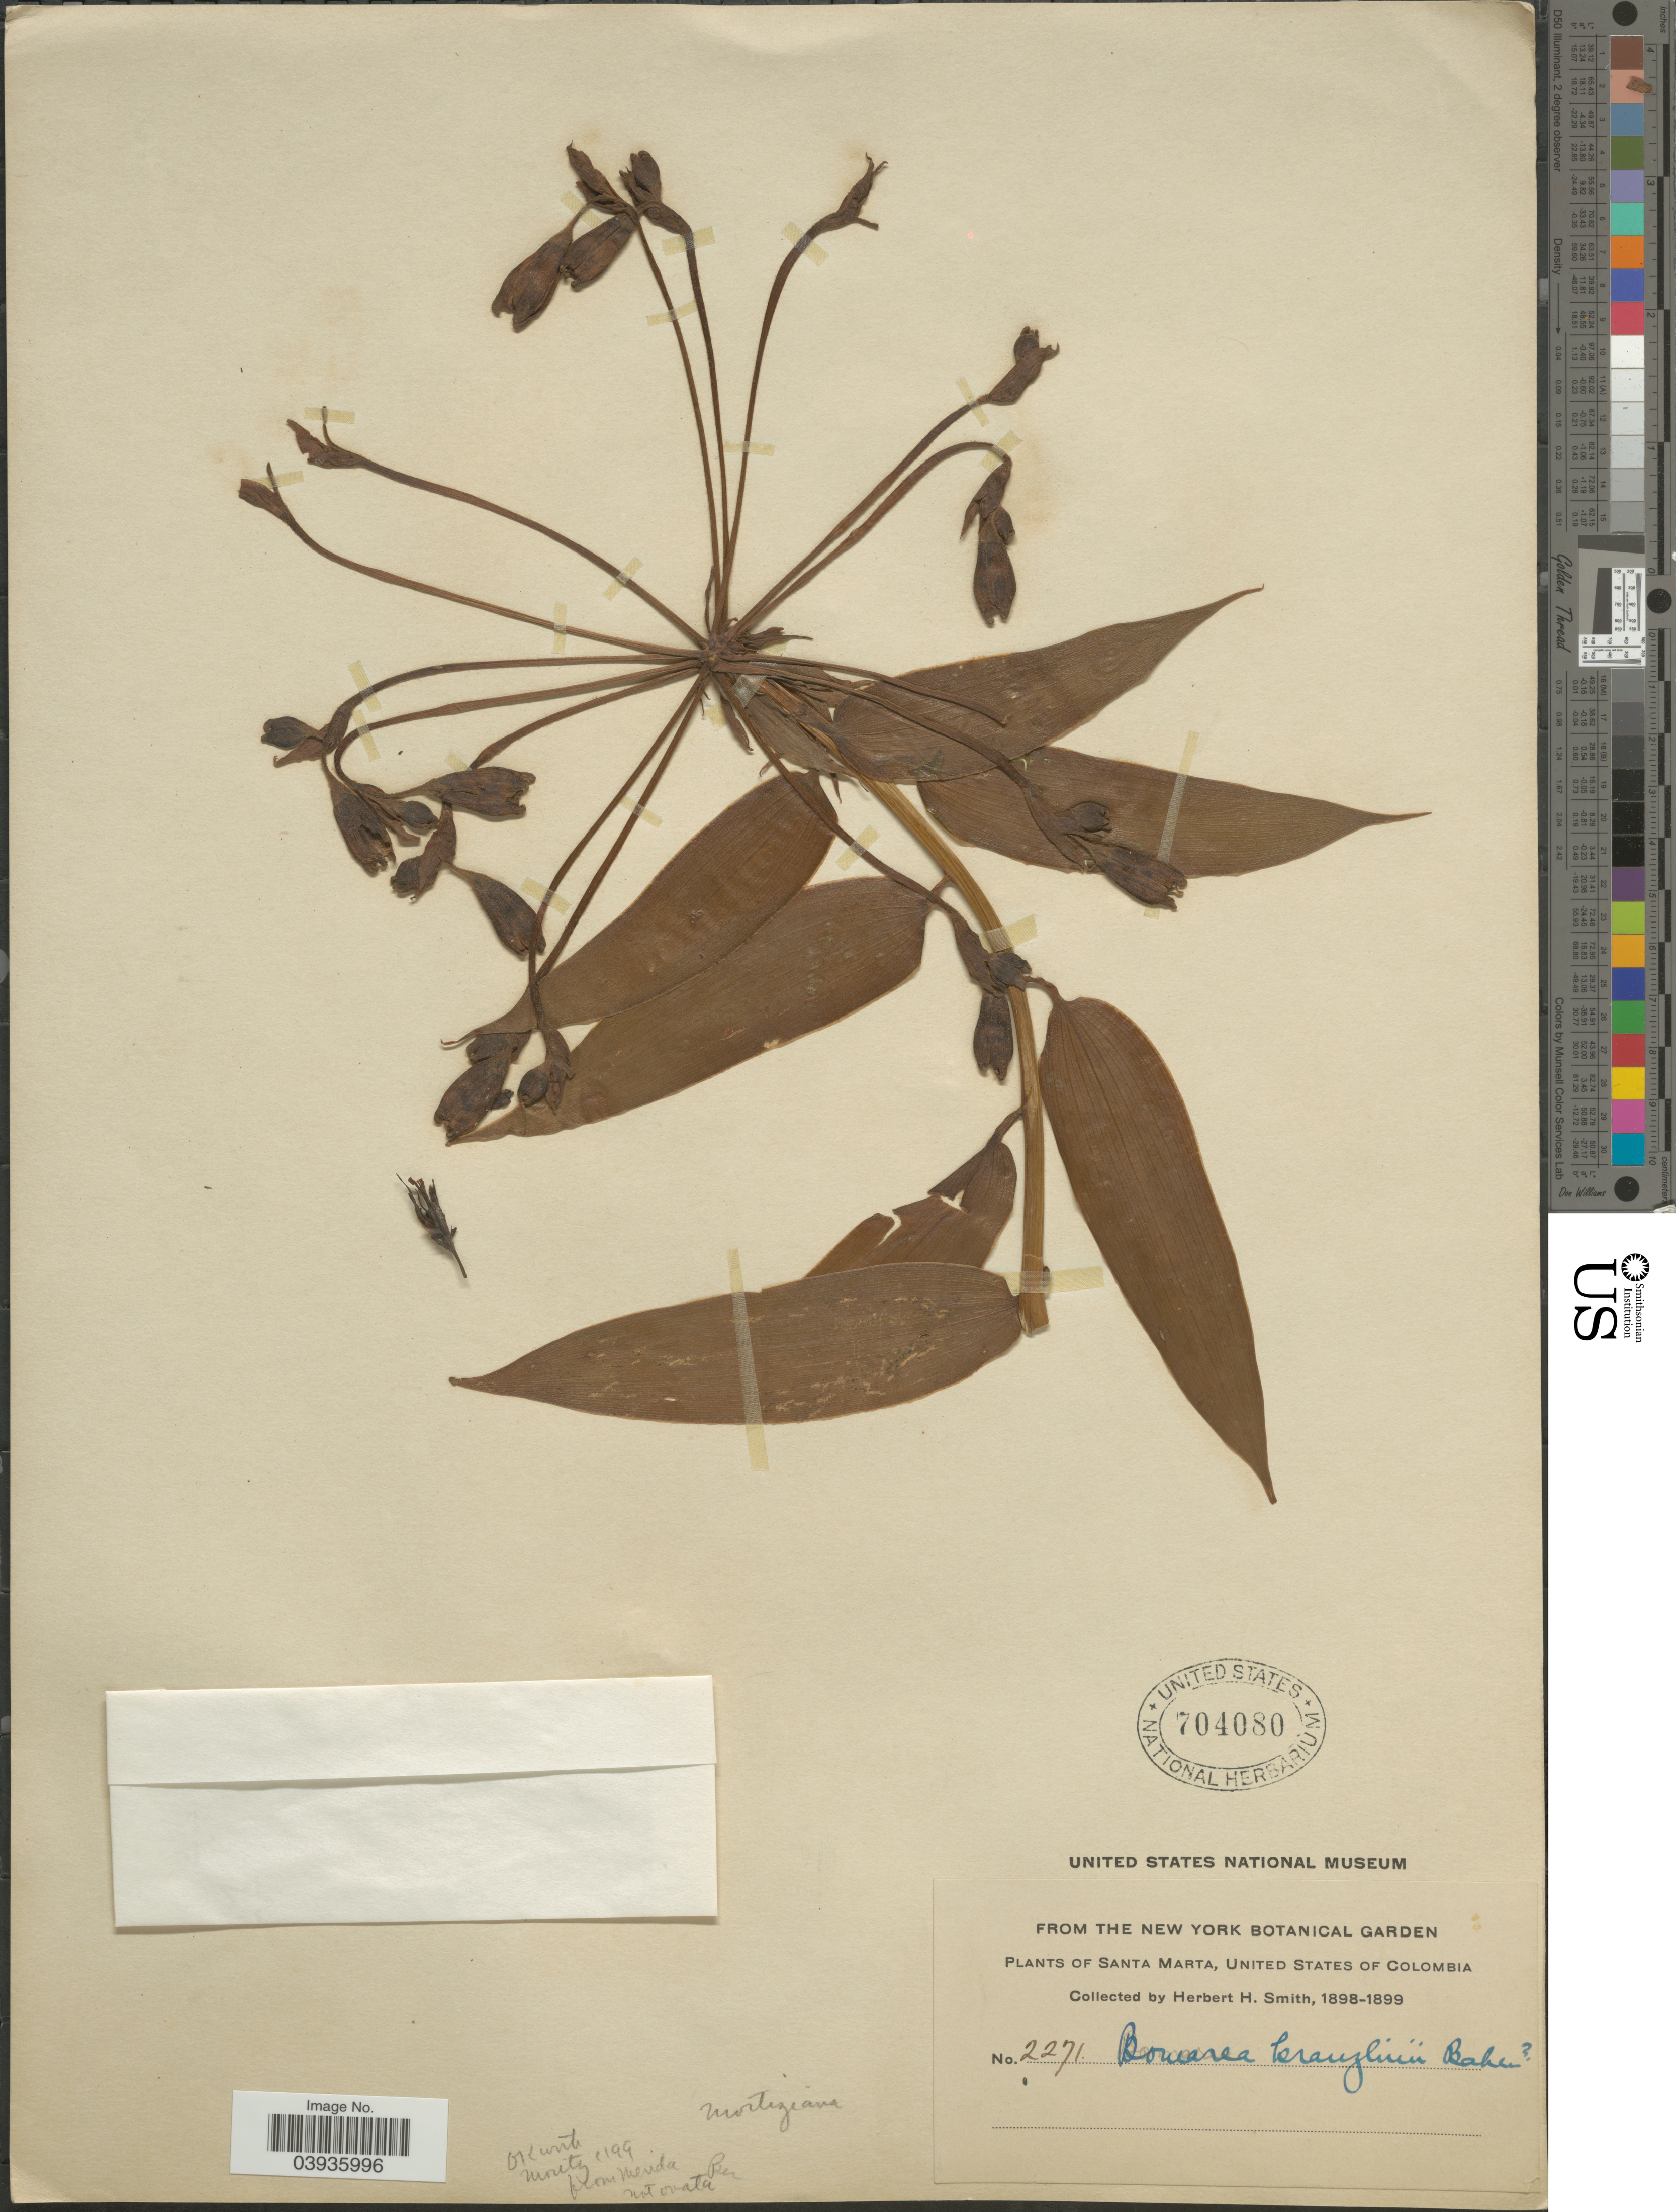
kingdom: Plantae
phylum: Tracheophyta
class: Liliopsida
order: Liliales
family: Alstroemeriaceae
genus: Bomarea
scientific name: Bomarea moritziana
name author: Klotzsch ex Kunth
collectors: Herbert H. Smith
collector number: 2271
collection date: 1898/1899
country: Colombia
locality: Santa Marta, United States of Colombia.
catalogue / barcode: US 704080